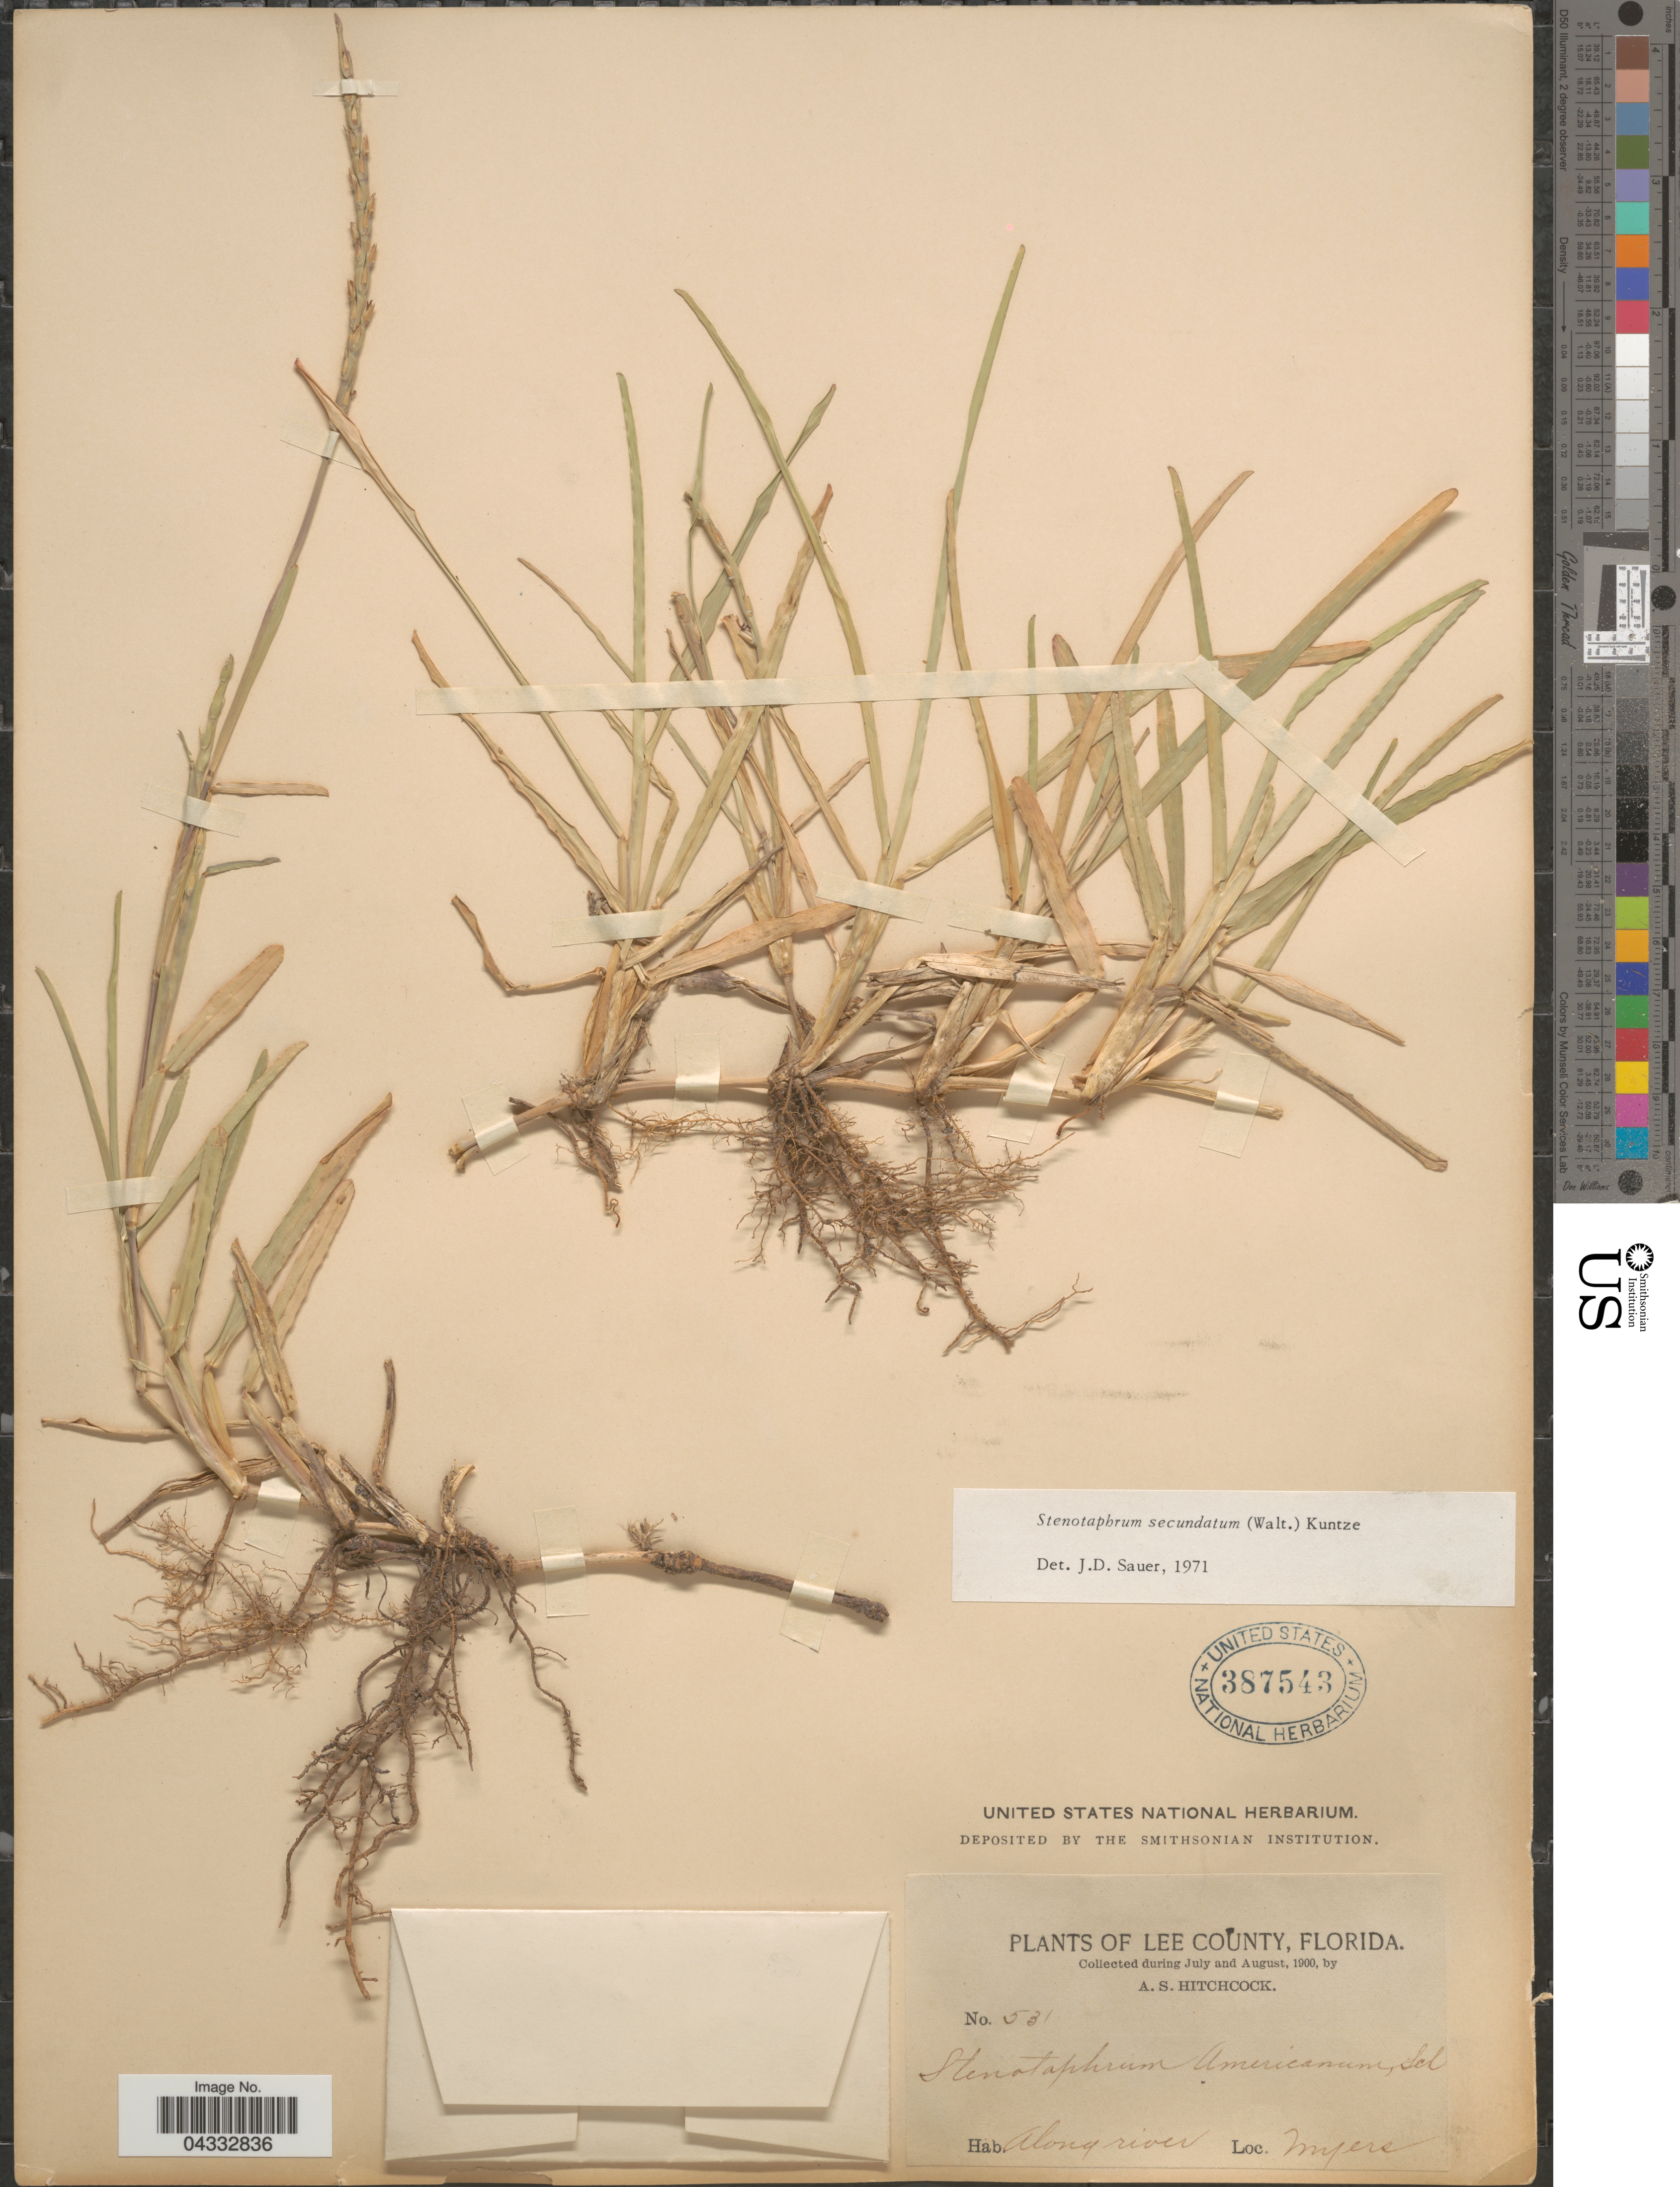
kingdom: Plantae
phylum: Tracheophyta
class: Liliopsida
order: Poales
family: Poaceae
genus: Stenotaphrum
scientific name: Stenotaphrum secundatum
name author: (Walter) Kuntze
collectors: A. S. Hitchcock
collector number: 531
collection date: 1900-07/1900-08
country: United States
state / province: Florida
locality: Lee County. Along river. Myers.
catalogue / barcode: US 387543